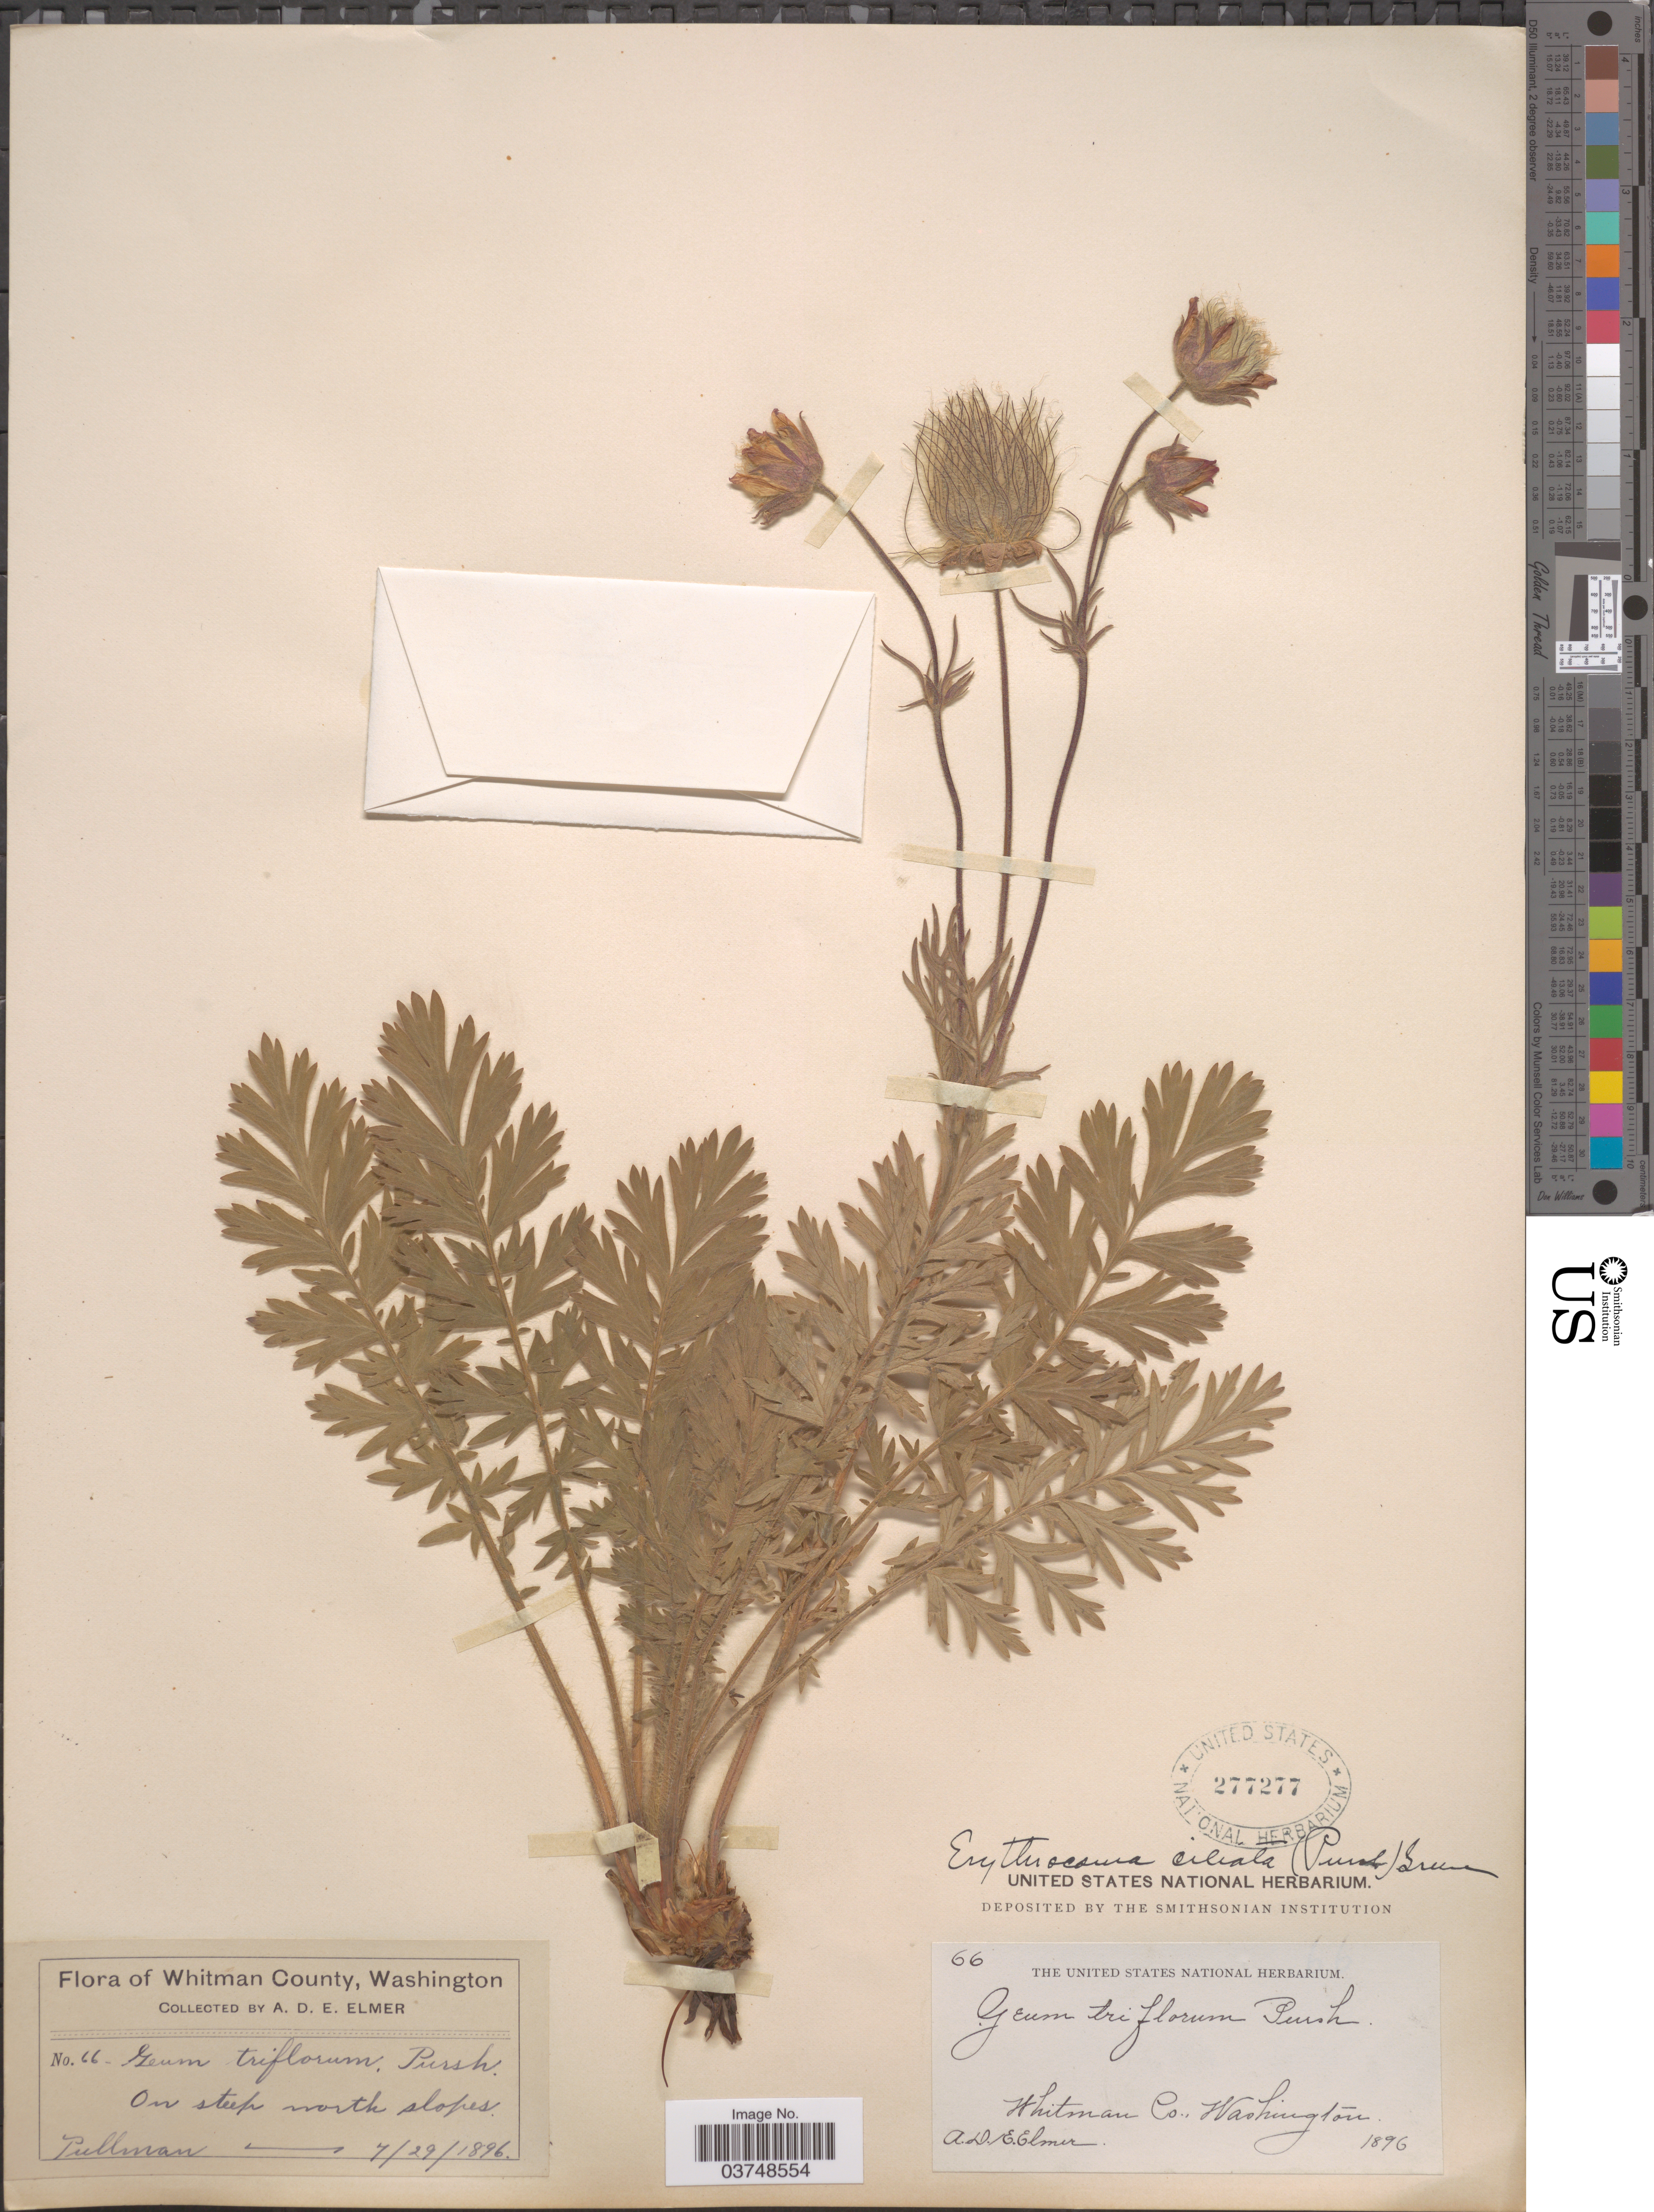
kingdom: Plantae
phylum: Tracheophyta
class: Magnoliopsida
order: Rosales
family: Rosaceae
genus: Geum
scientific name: Geum triflorum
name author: Pursh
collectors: A. D. E. Elmer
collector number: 66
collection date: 1896-07-29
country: United States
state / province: Washington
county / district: Whitman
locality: Whitman County. On steep north slopes. Pullman [unsure placement]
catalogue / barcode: US 277277